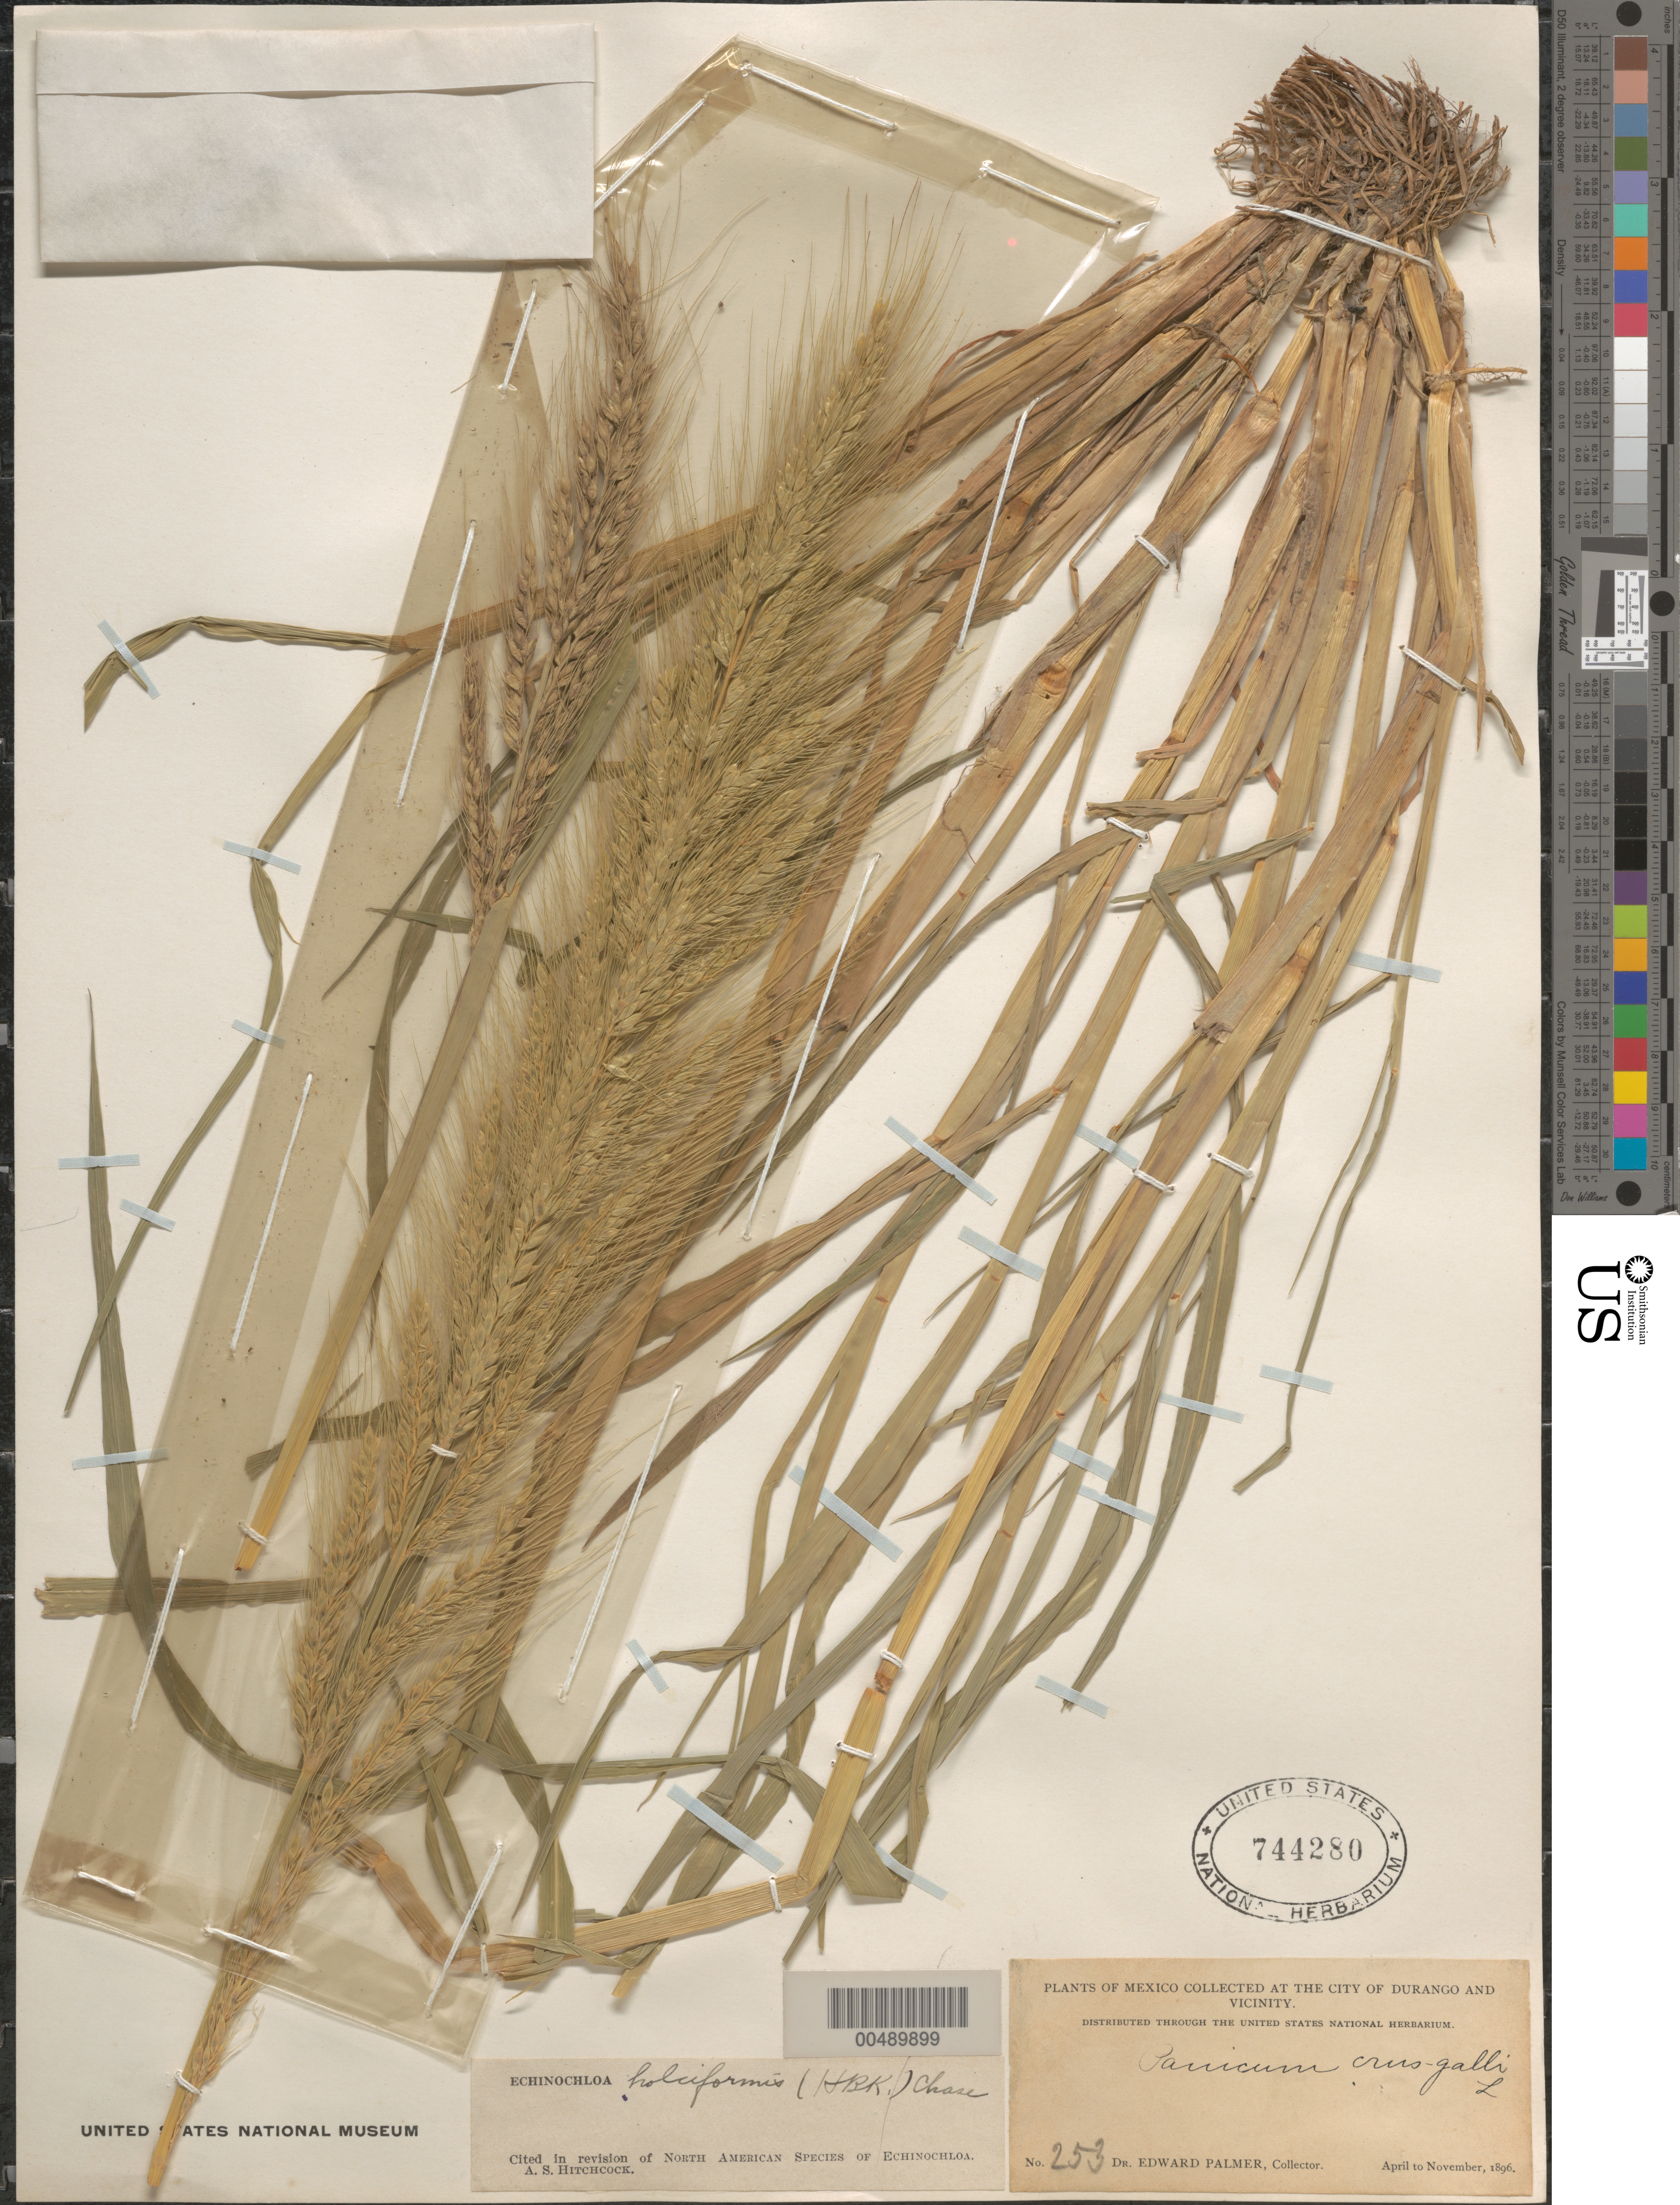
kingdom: Plantae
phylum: Tracheophyta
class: Liliopsida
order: Poales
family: Poaceae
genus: Echinochloa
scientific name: Echinochloa holciformis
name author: (Kunth) Chase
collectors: E. Palmer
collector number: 253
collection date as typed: Apr 1896 to Nov 1896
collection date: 1896-04/1896-11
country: Mexico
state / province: Durango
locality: City of Durango and vicinity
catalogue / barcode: US 744280